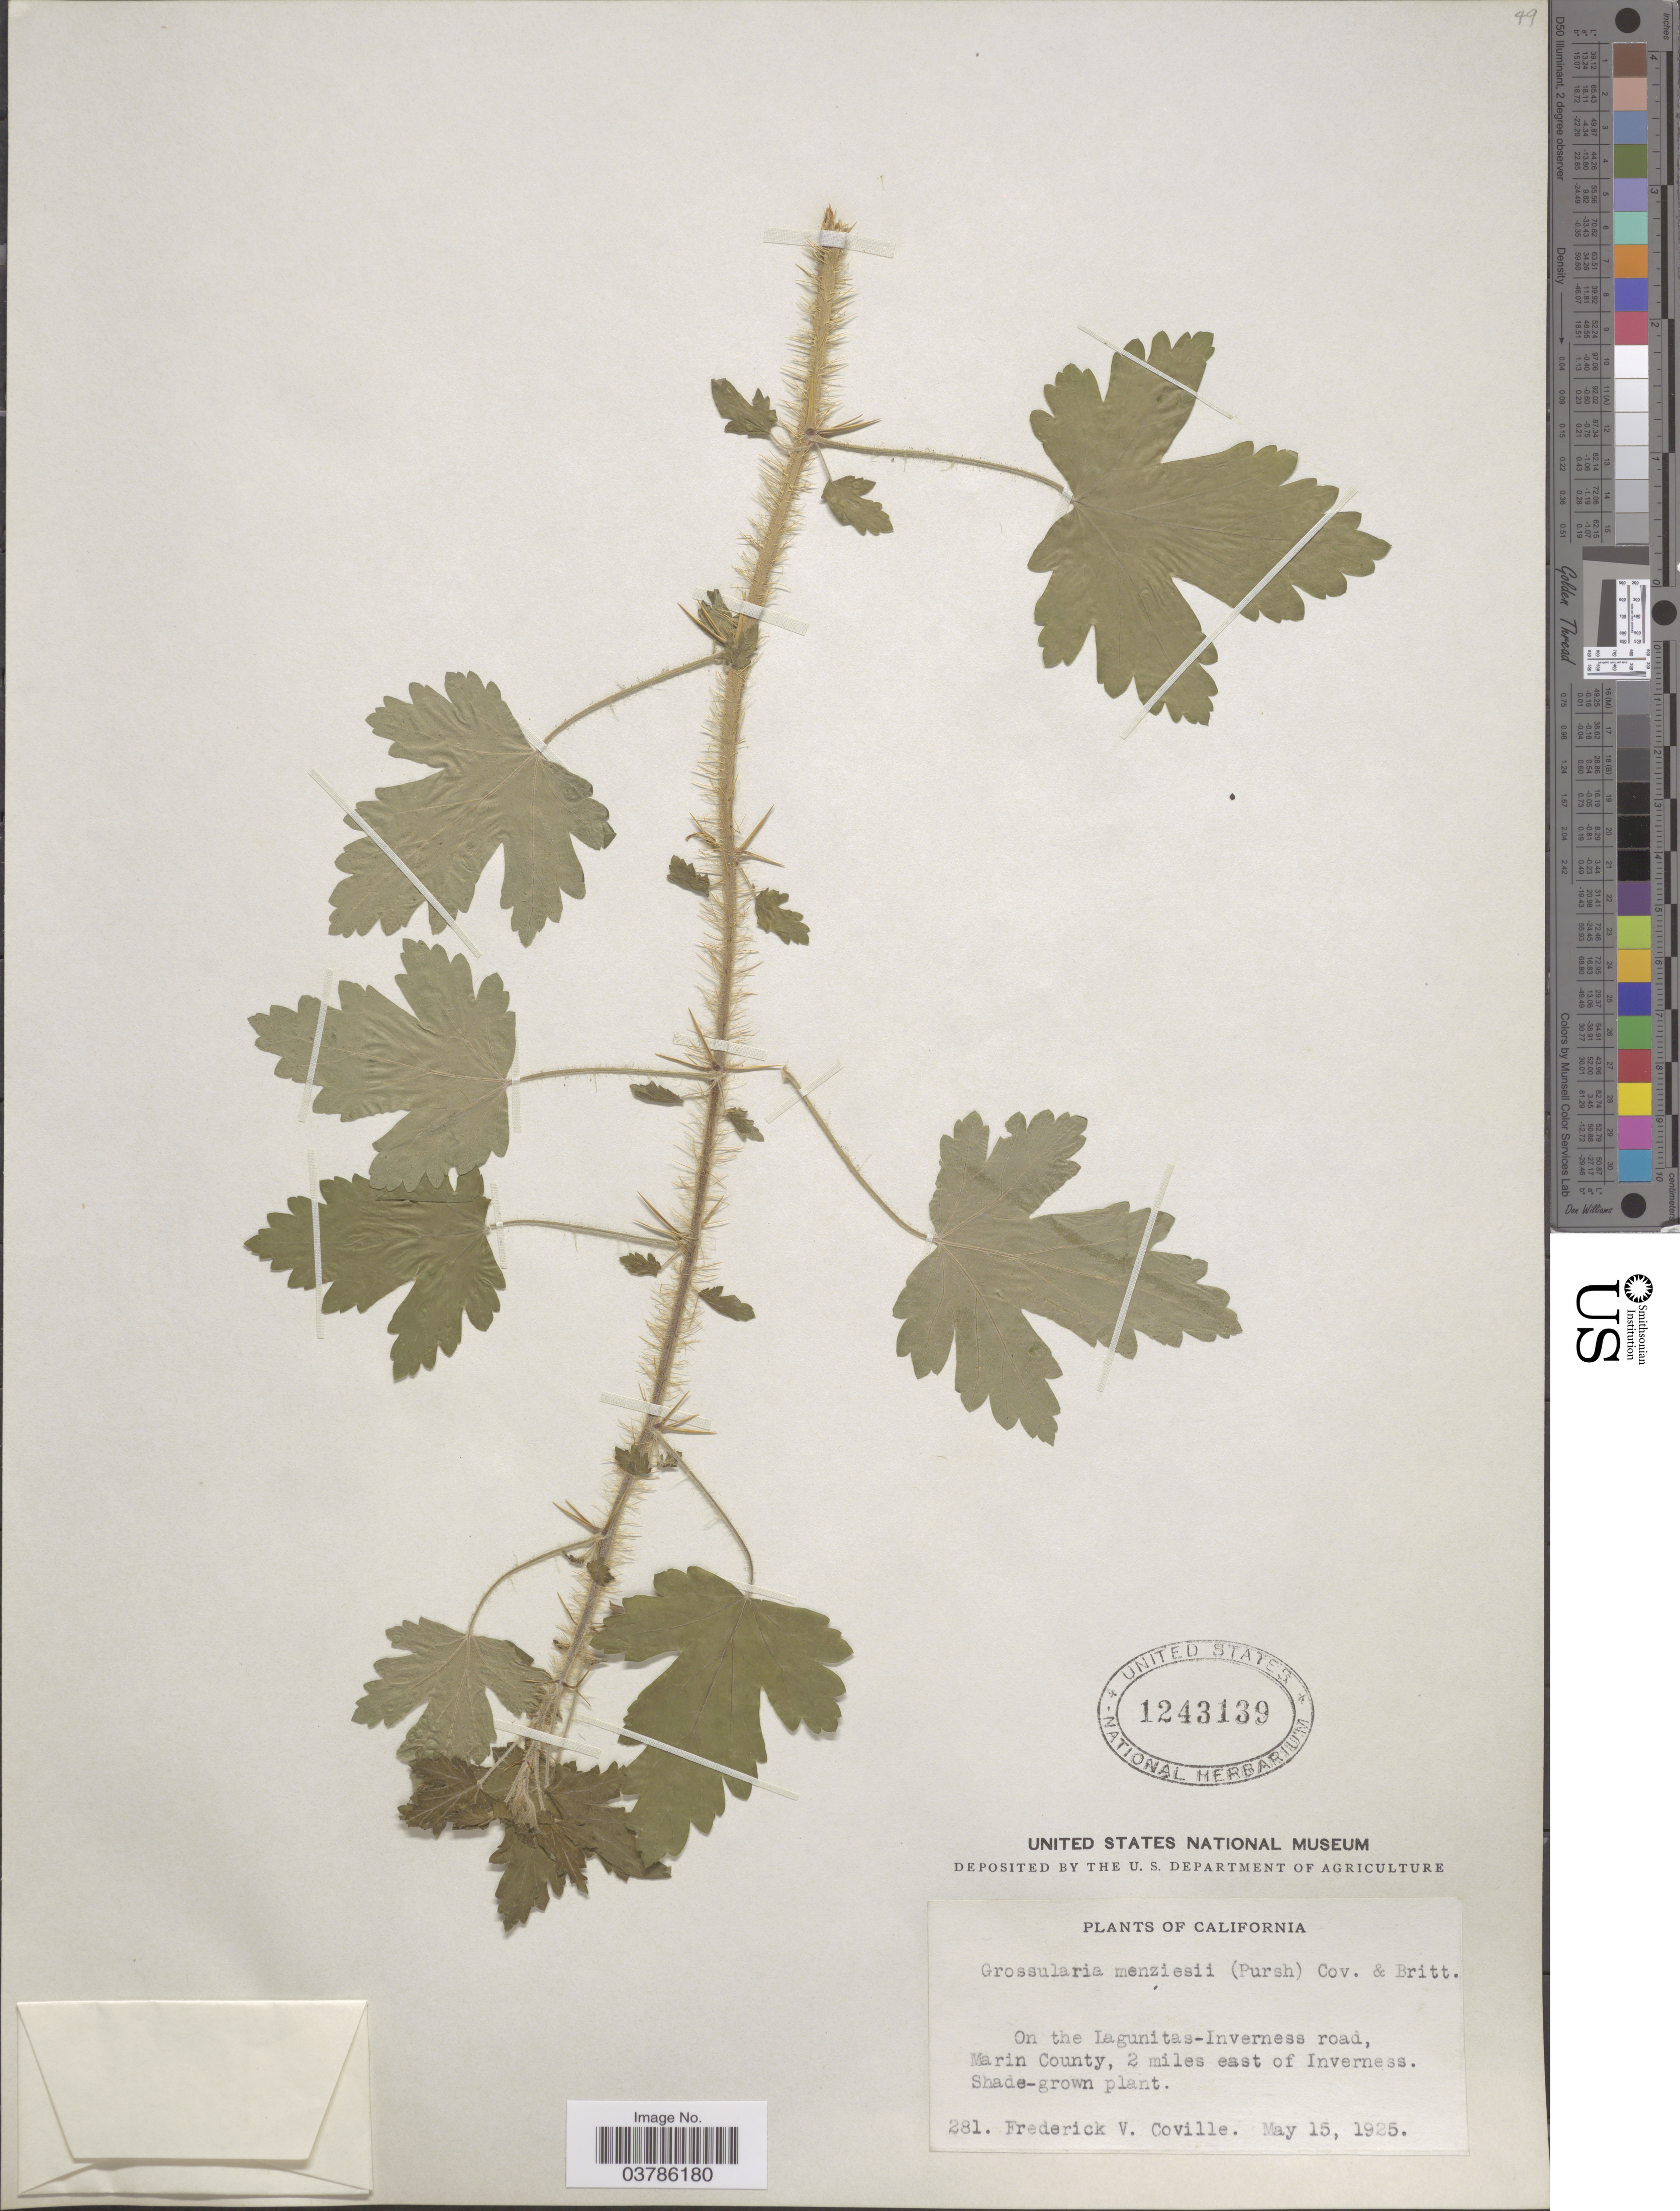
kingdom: Plantae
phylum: Tracheophyta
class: Magnoliopsida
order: Saxifragales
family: Grossulariaceae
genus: Ribes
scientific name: Ribes menziesii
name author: Pursh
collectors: F. V. Coville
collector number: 281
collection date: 1925-05-15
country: United States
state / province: California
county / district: Marin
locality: On the Lagunitas-Inverness road, Marin County, 2 miles east of Inverness.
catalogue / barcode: US 1243139